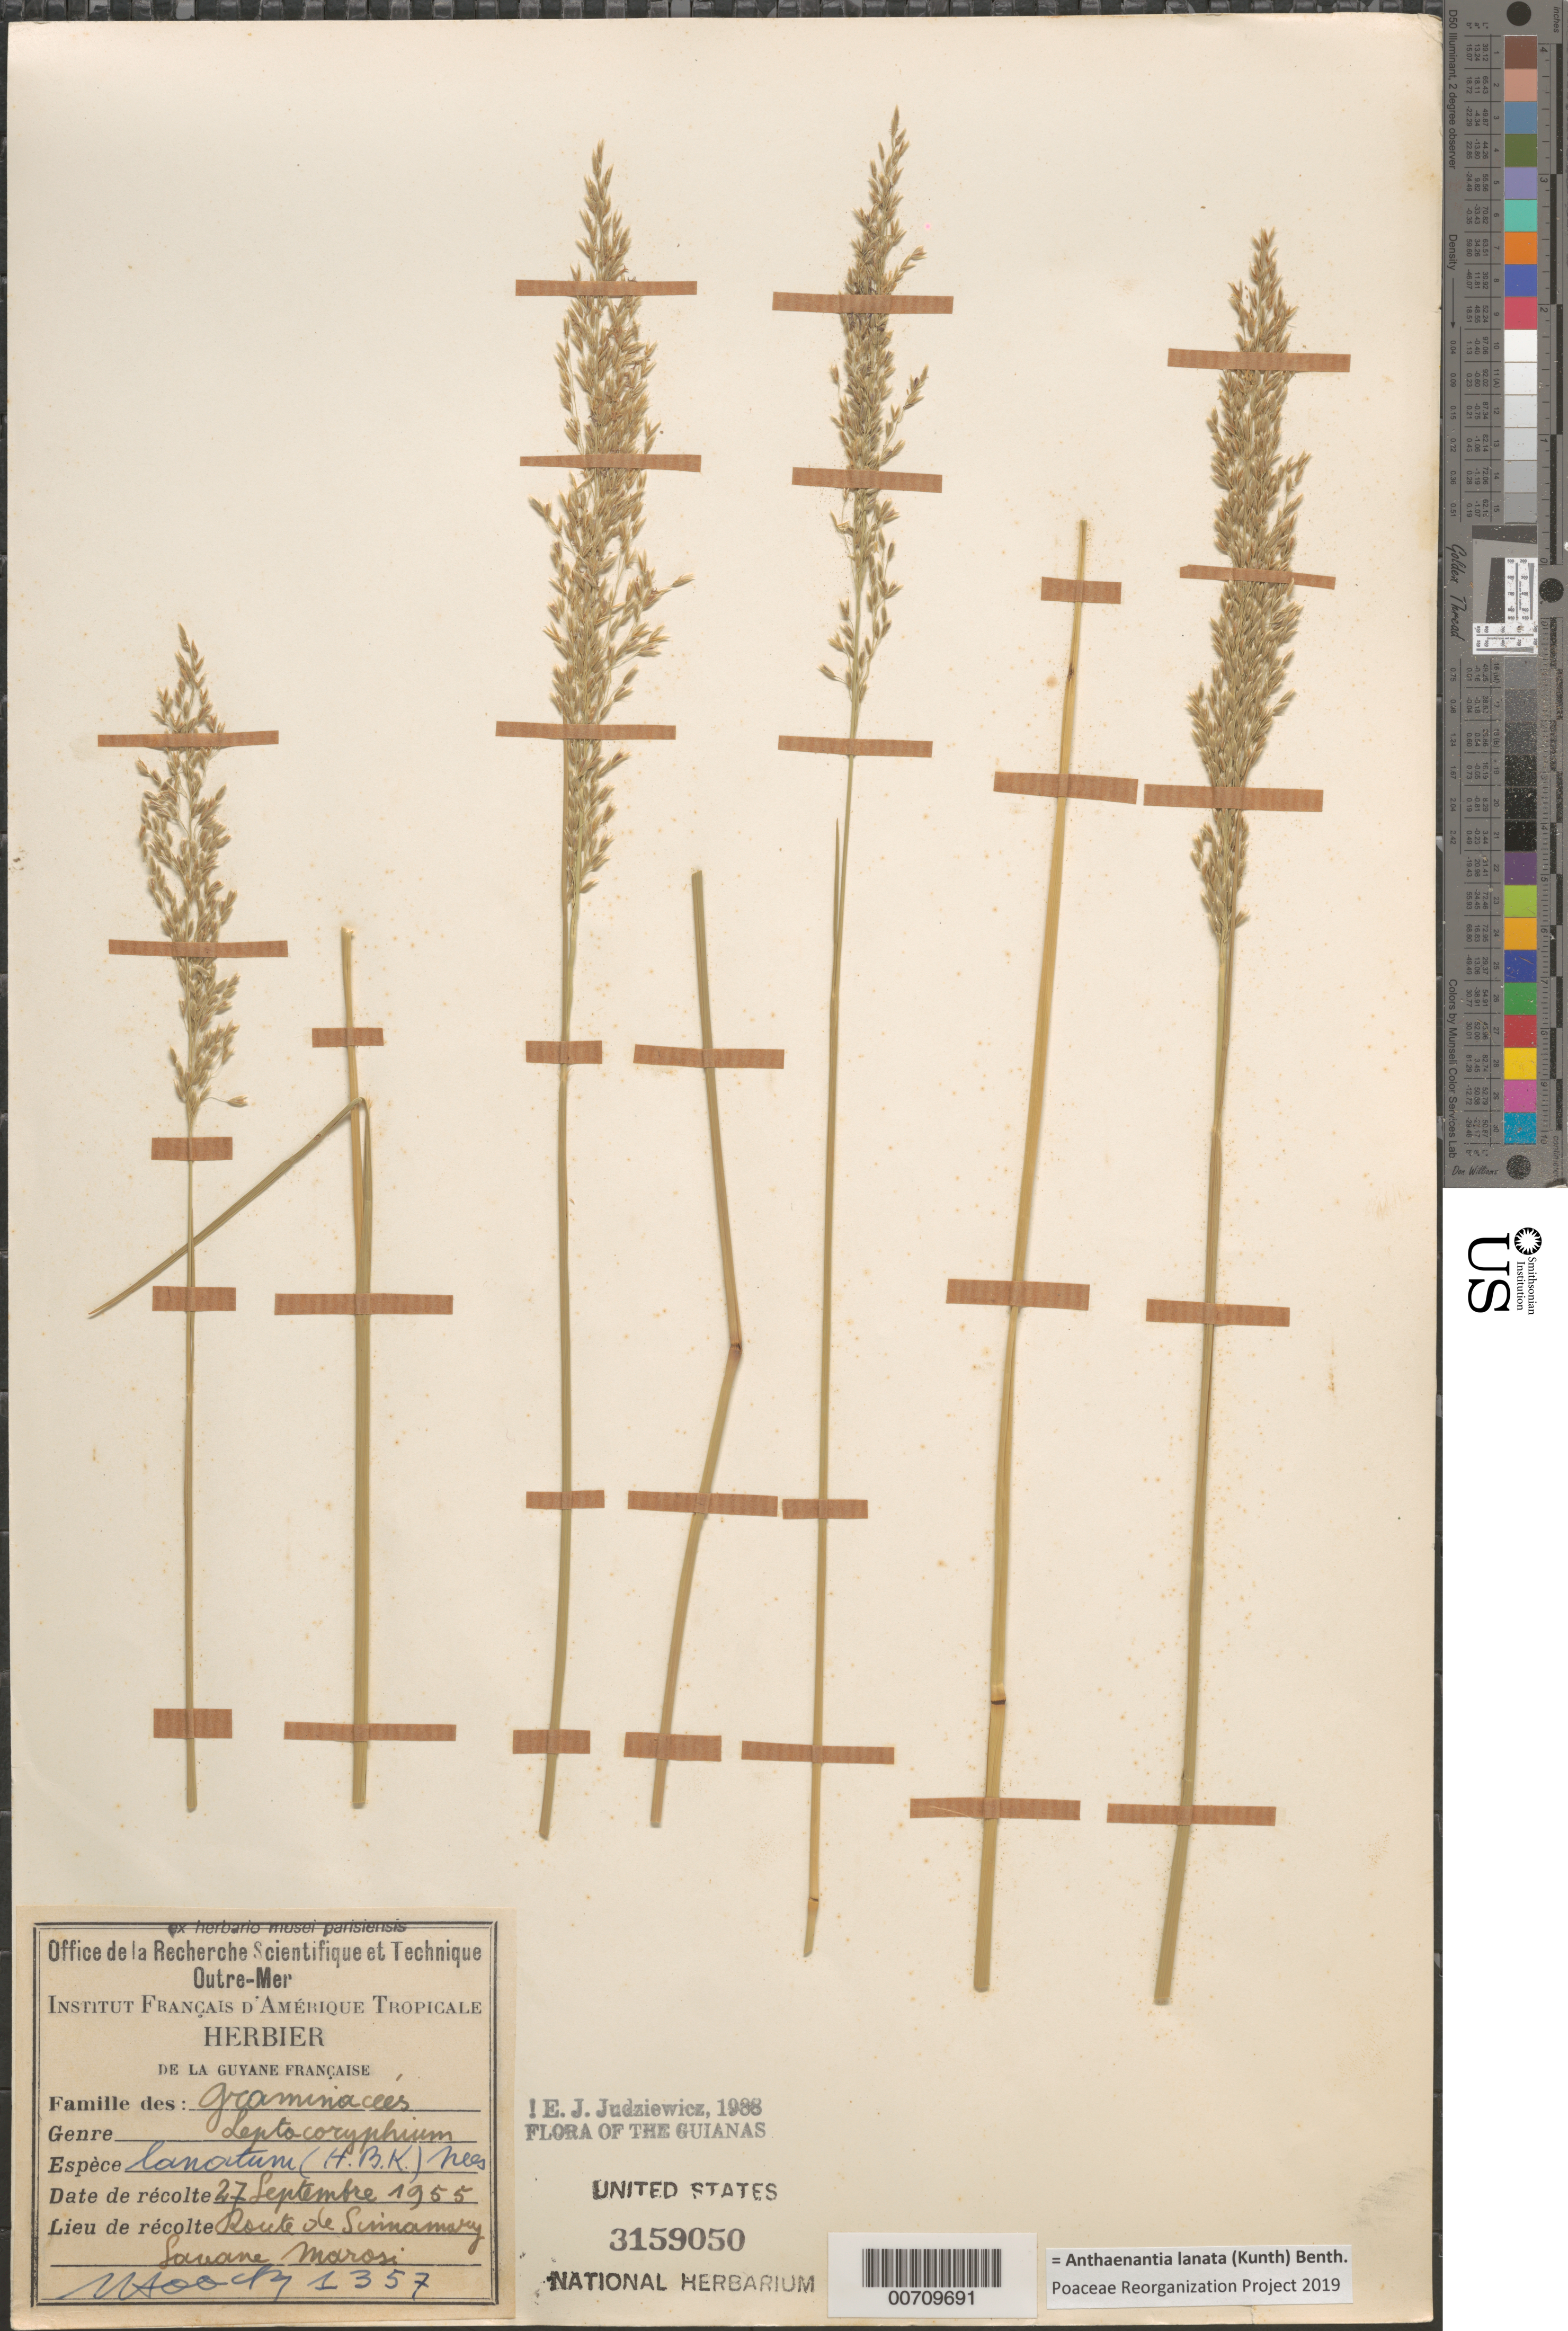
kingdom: Plantae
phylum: Tracheophyta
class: Liliopsida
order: Poales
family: Poaceae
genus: Leptocoryphium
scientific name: Leptocoryphium lanatum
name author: (Kunth) Nees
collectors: J. Hoock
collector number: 1357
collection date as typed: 27-Sep-55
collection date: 1955-09-27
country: French Guiana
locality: Route de Sinnamary, Savane Marosi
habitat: Savanna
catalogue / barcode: US 3159050